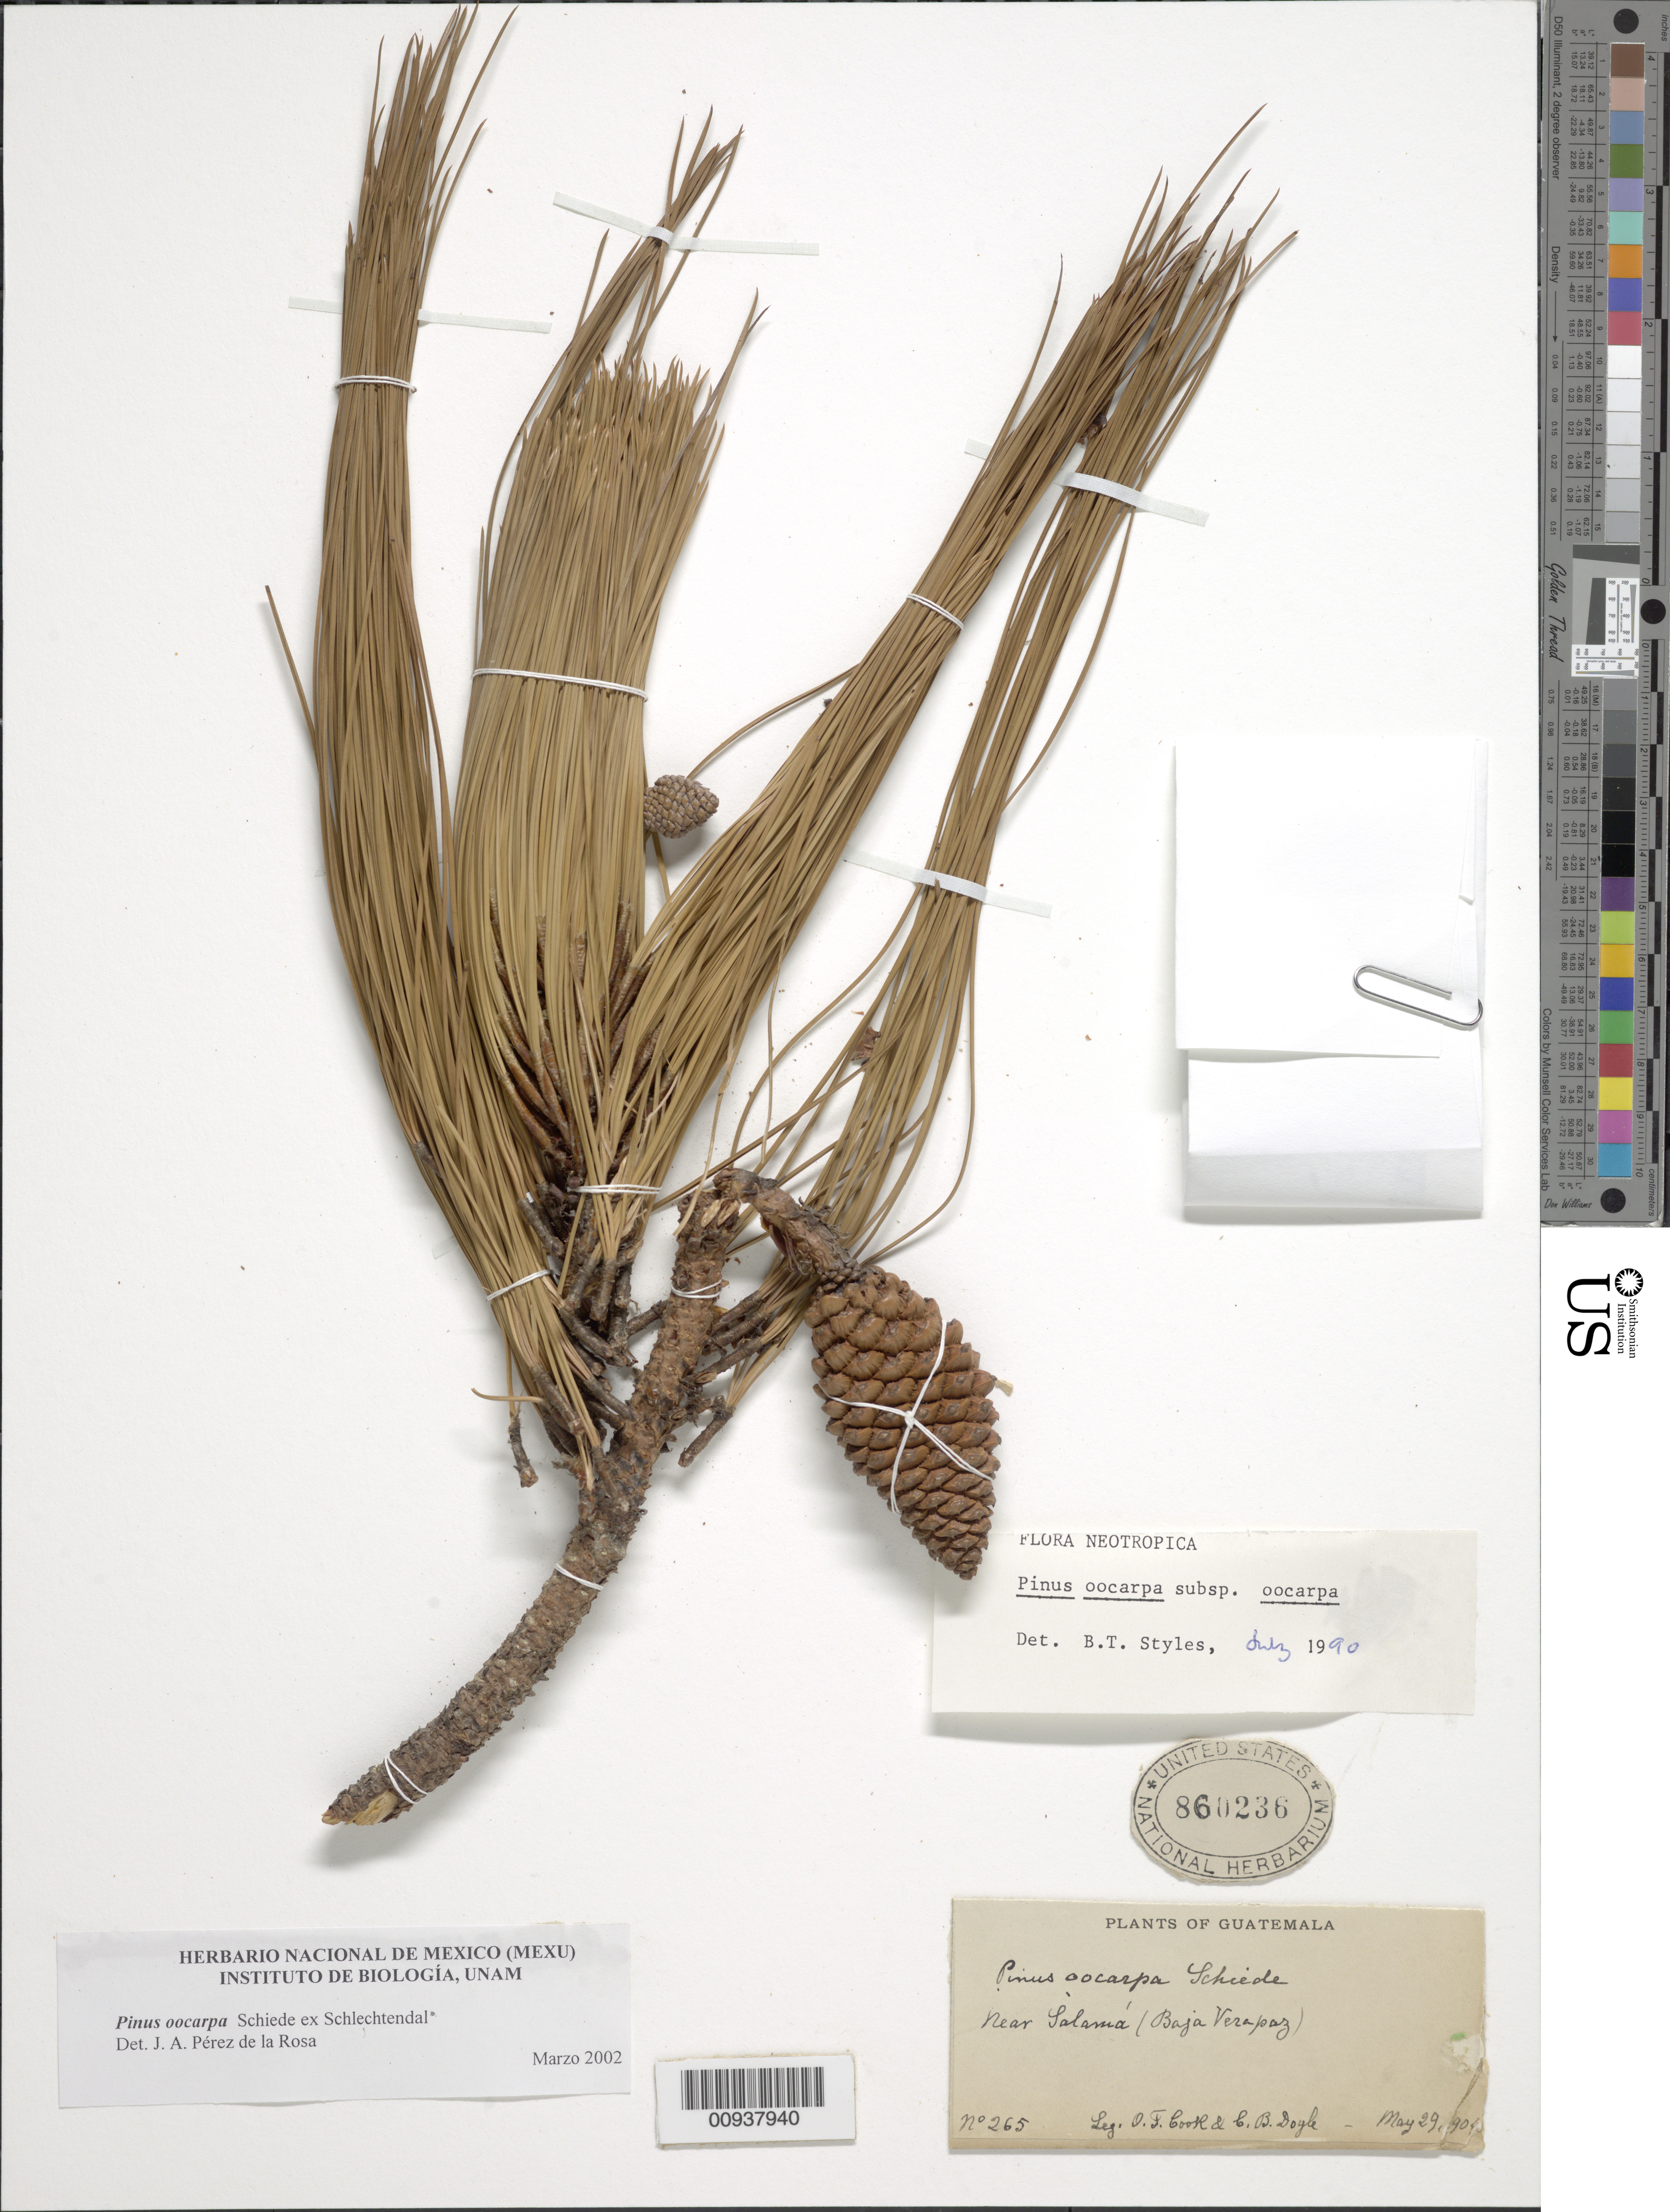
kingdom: Plantae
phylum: Tracheophyta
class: Pinopsida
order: Pinales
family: Pinaceae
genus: Pinus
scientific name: Pinus oocarpa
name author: Schiede ex Schltdl.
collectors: O. F. Cook & C. Doyle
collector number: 265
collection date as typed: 29 May 1904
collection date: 1904-05-29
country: Guatemala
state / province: Baja Verapaz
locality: Near Salamá.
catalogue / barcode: US 860236